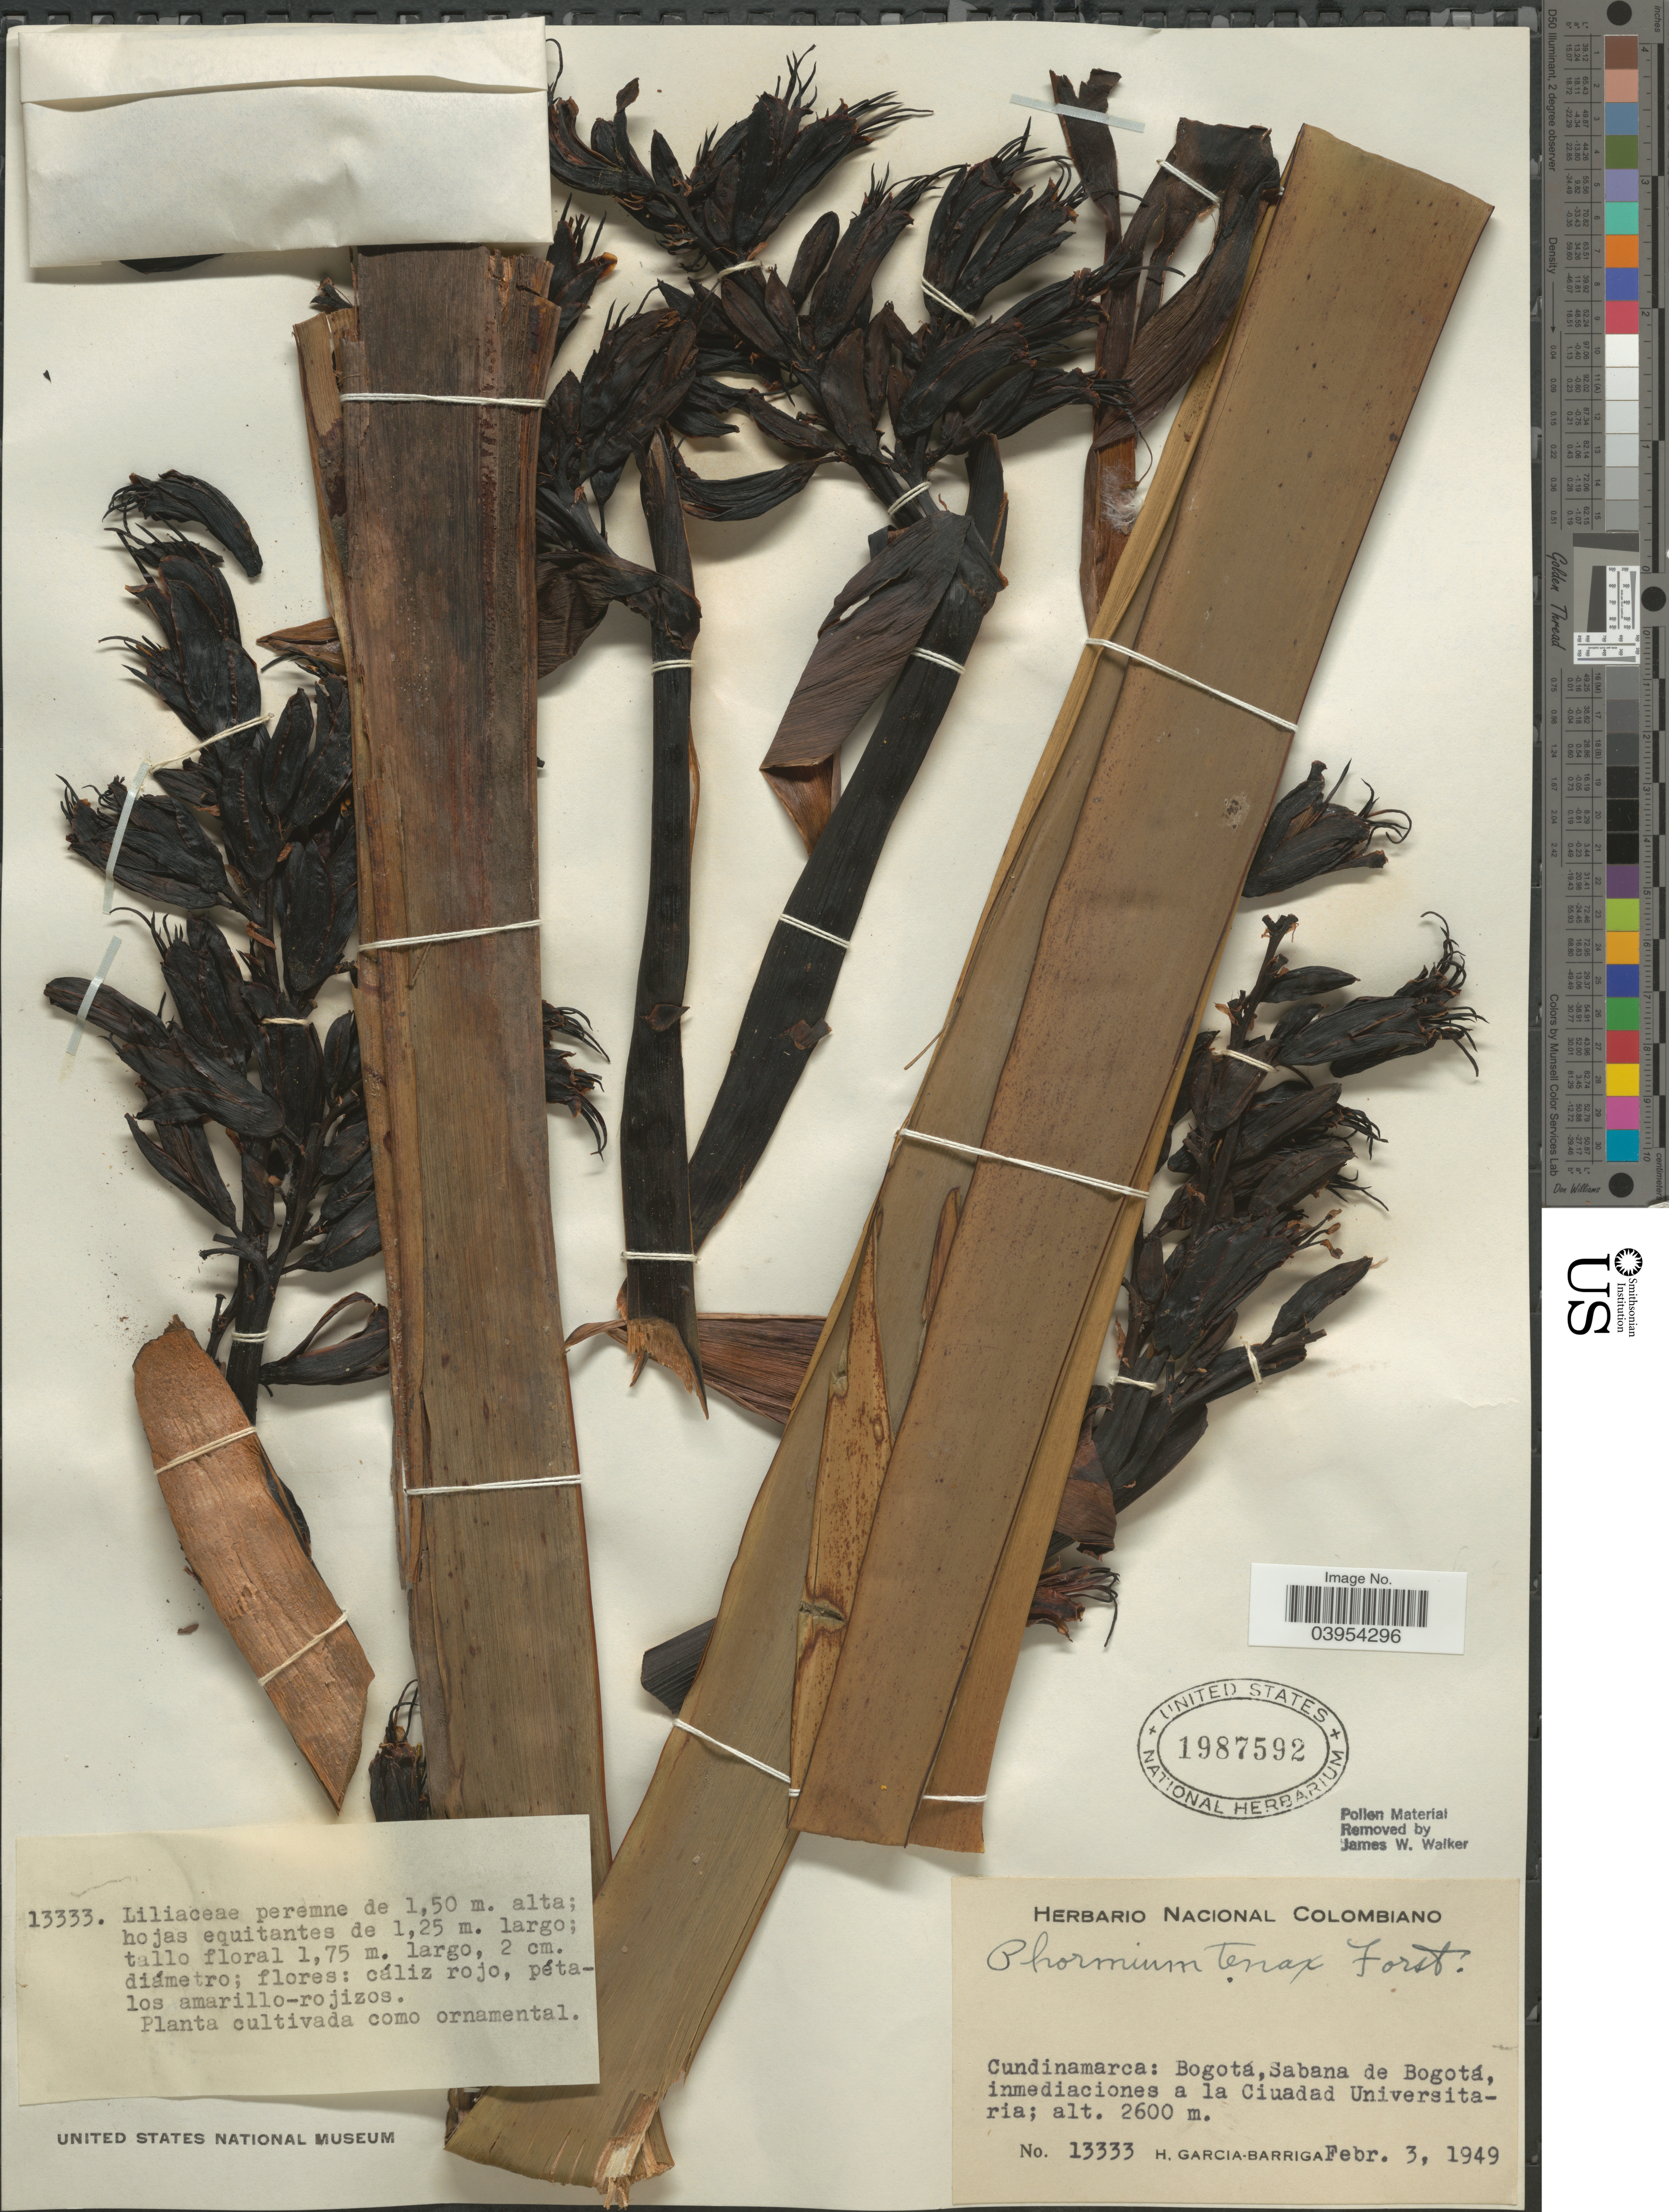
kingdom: Plantae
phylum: Tracheophyta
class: Liliopsida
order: Asparagales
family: Asphodelaceae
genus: Phormium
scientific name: Phormium tenax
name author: J.R. Forst. & G. Forst.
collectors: H. García Barriga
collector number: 13333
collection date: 1949-02-03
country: Colombia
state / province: Cundinamarca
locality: Bogotá, Sabana de Bogotá, inmediaciones a la Ciuadad Universitaria.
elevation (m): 2600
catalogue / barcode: US 1987592